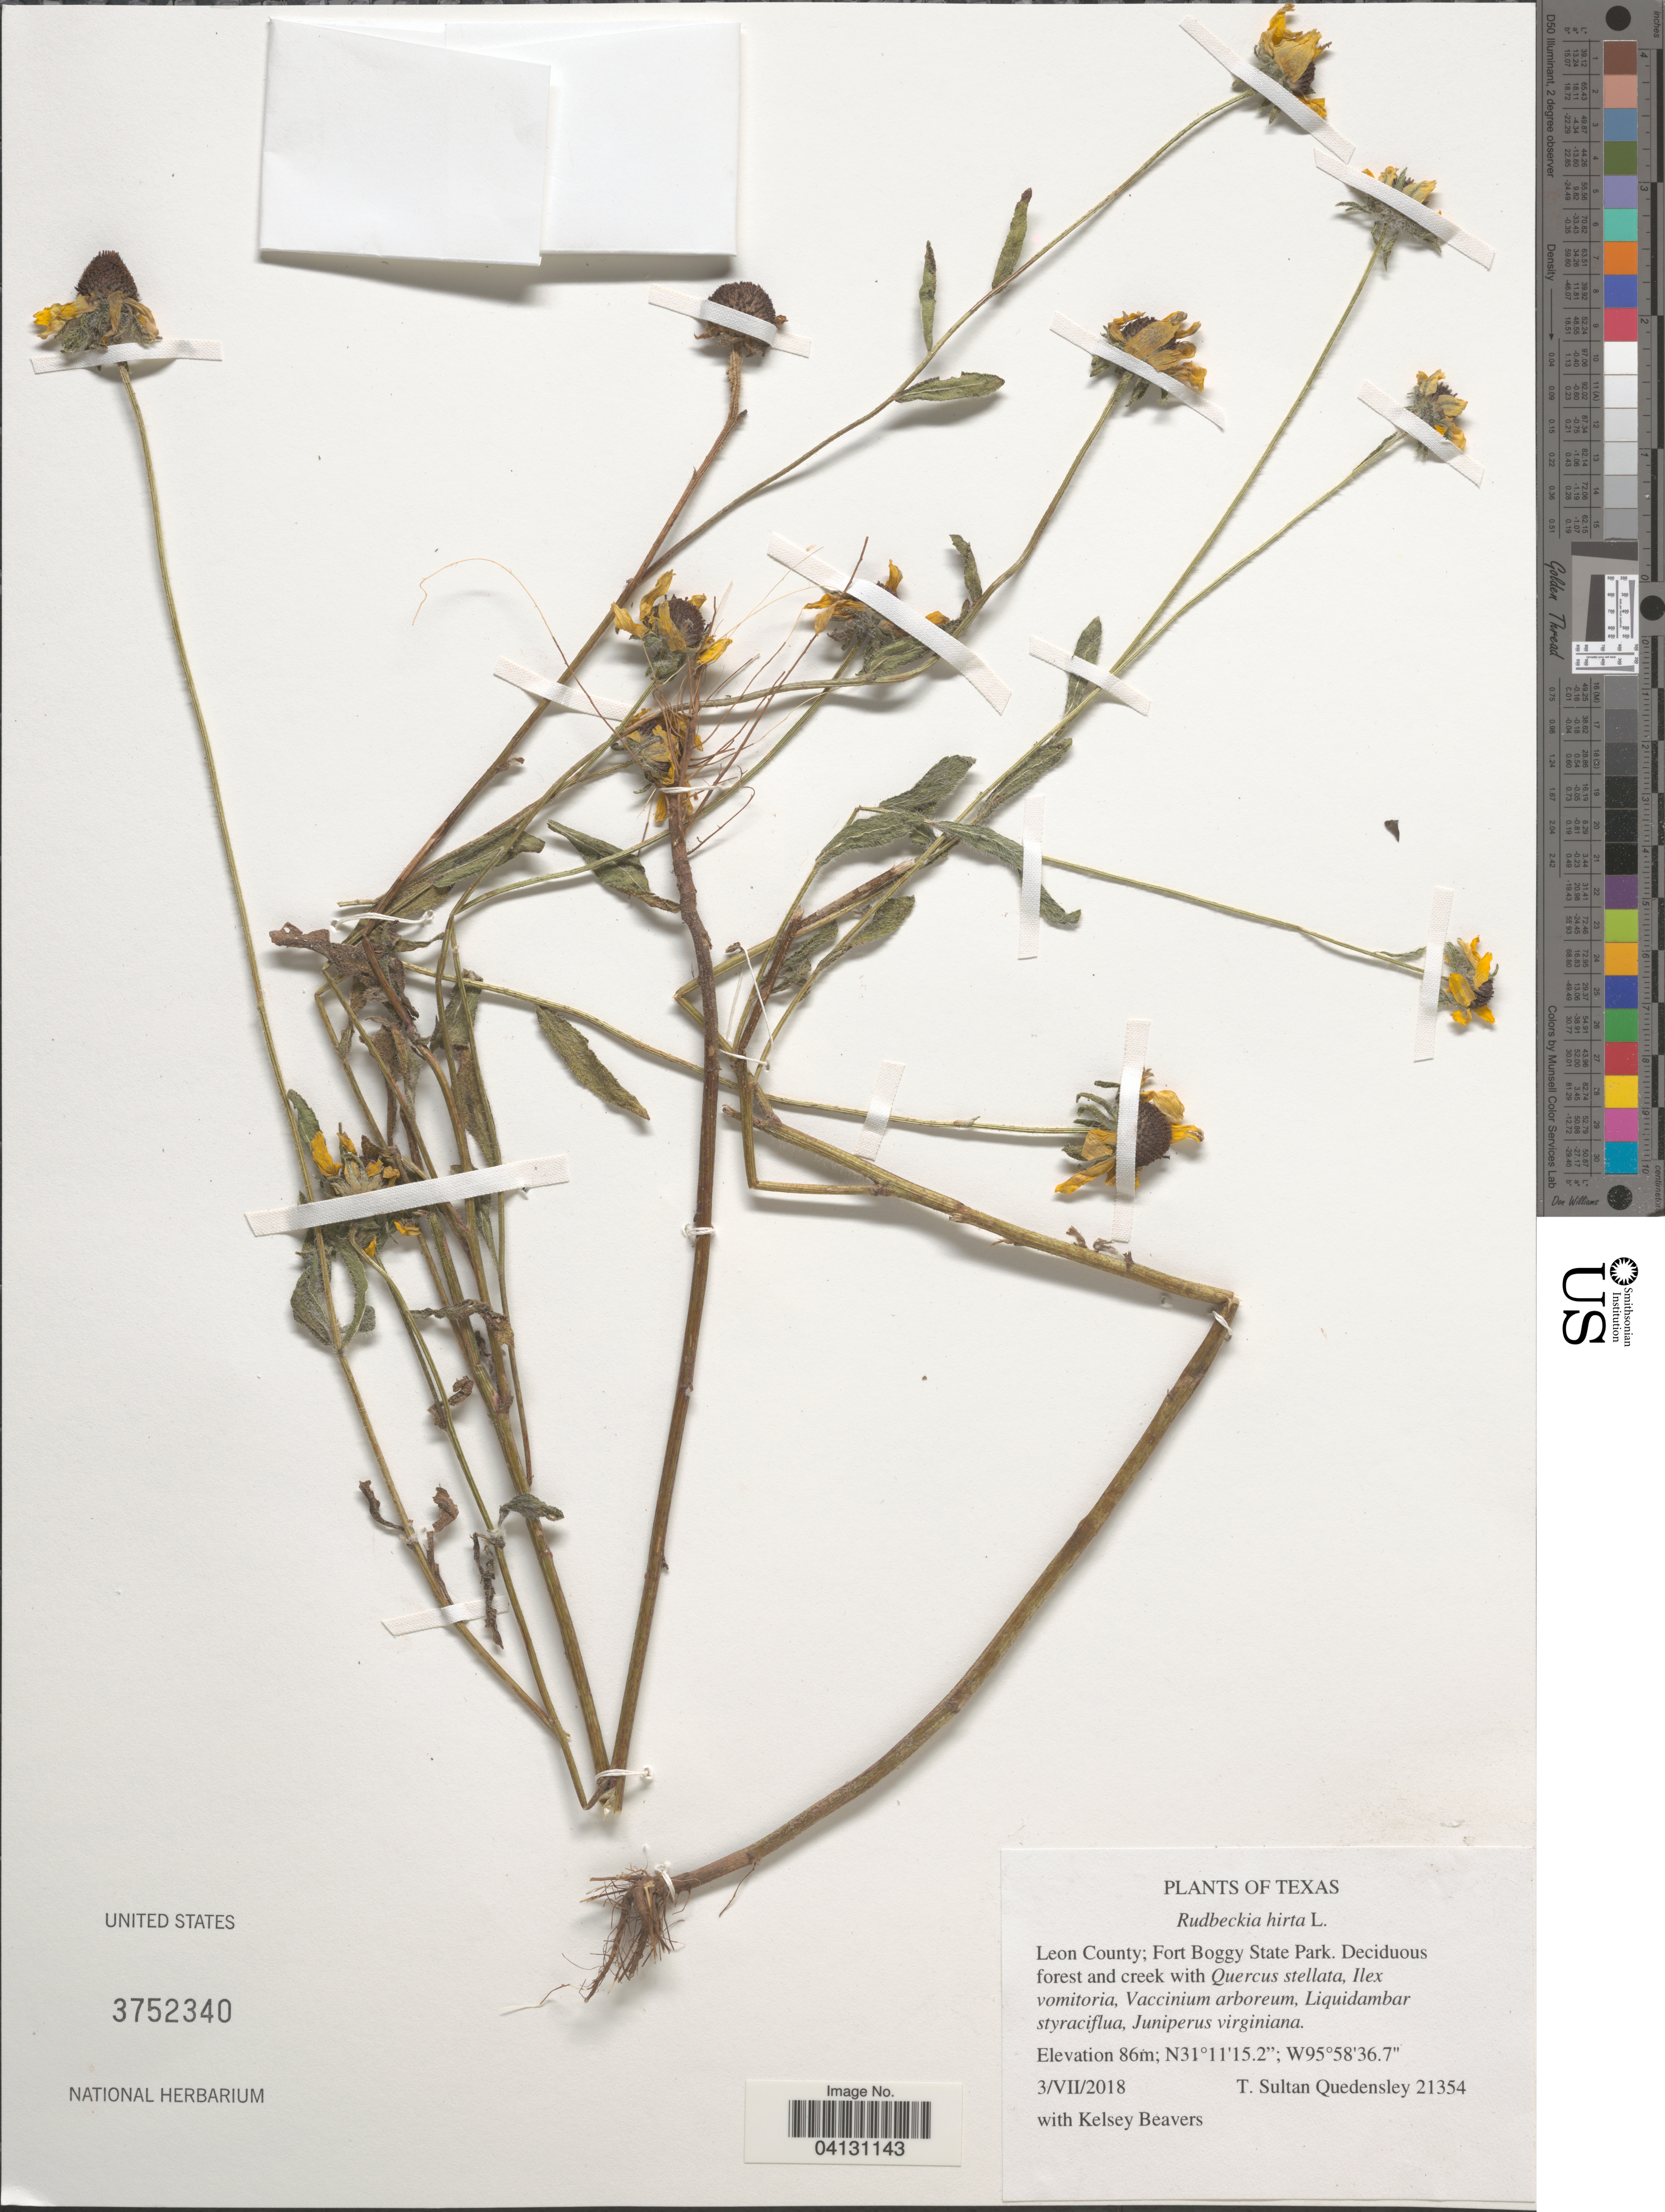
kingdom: Plantae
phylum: Tracheophyta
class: Magnoliopsida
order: Asterales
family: Asteraceae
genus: Rudbeckia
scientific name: Rudbeckia hirta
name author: L.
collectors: T. S. Quedensley & K. Beavers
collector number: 21354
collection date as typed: Transcribed d/m/y: 3/7/2018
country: United States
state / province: Texas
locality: Leon County: Fort Boggy State Park.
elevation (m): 86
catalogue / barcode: US 3752340